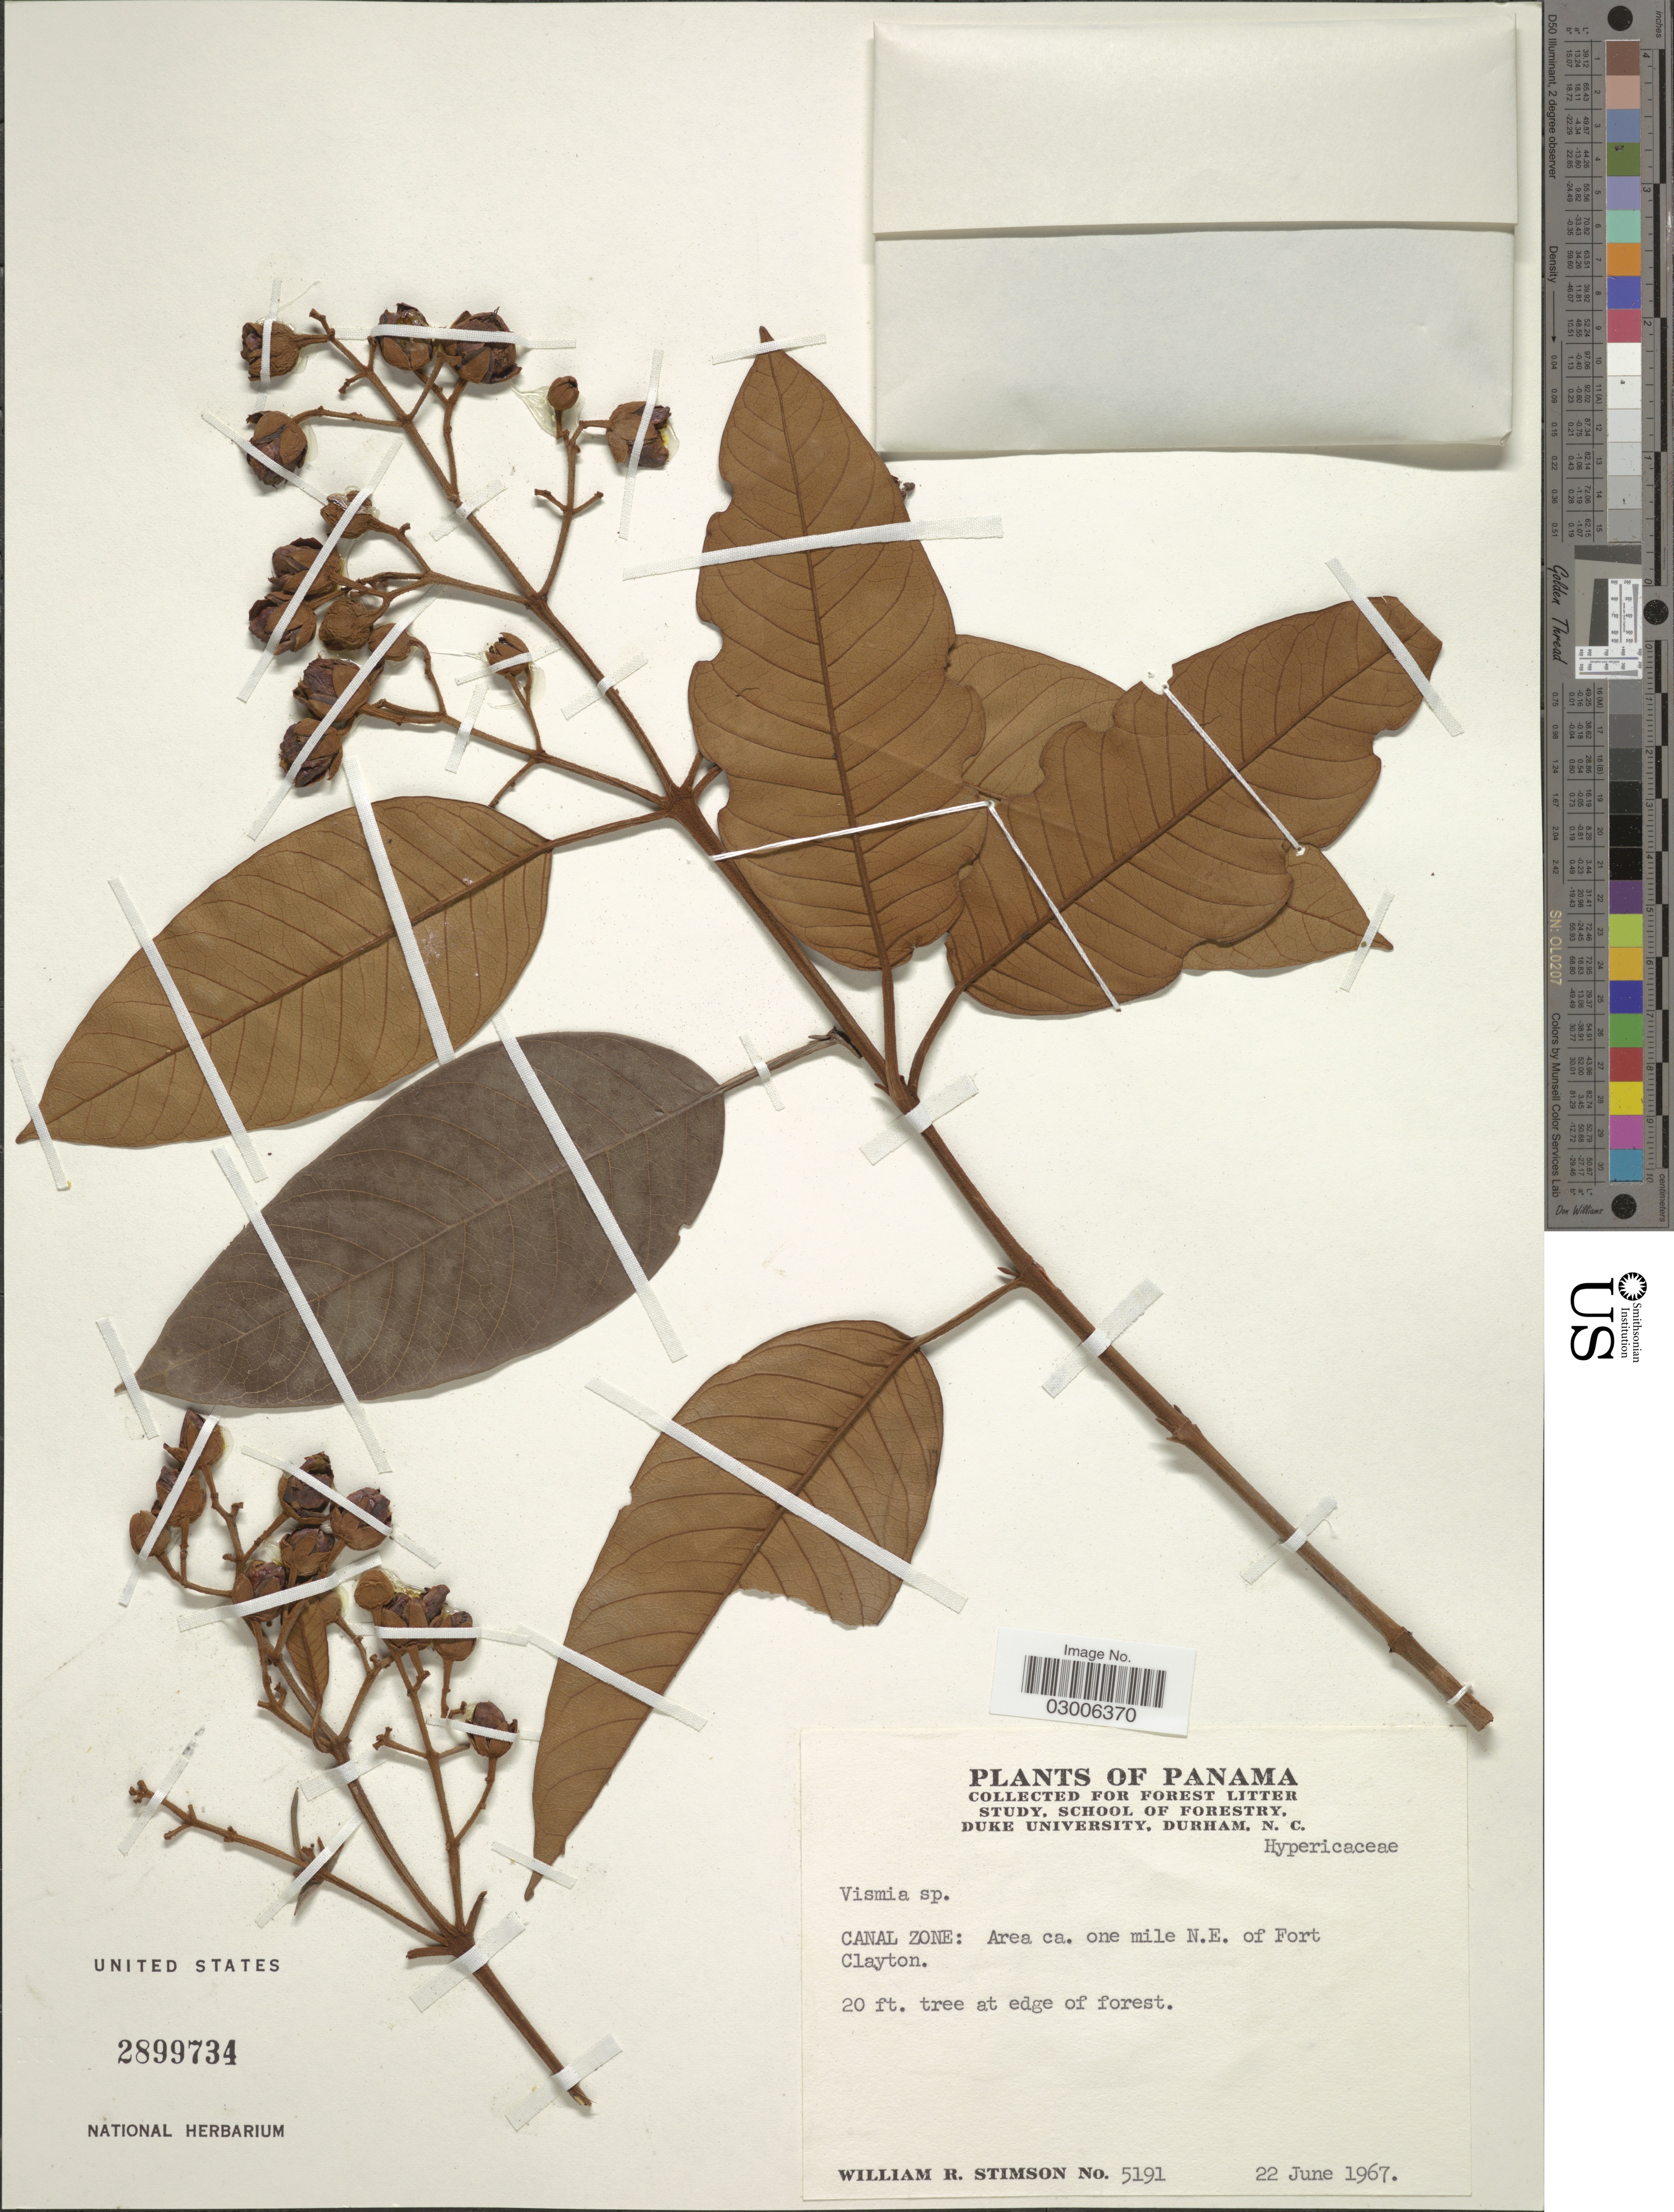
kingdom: Plantae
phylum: Tracheophyta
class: Magnoliopsida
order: Malpighiales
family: Hypericaceae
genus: Vismia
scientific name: Vismia sp.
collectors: W. R. Stimson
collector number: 5191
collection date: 1967-06-22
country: Panama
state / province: Colón / Panamá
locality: Area ca. one mile N.E. of Fort Clayton.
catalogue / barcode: US 2899734